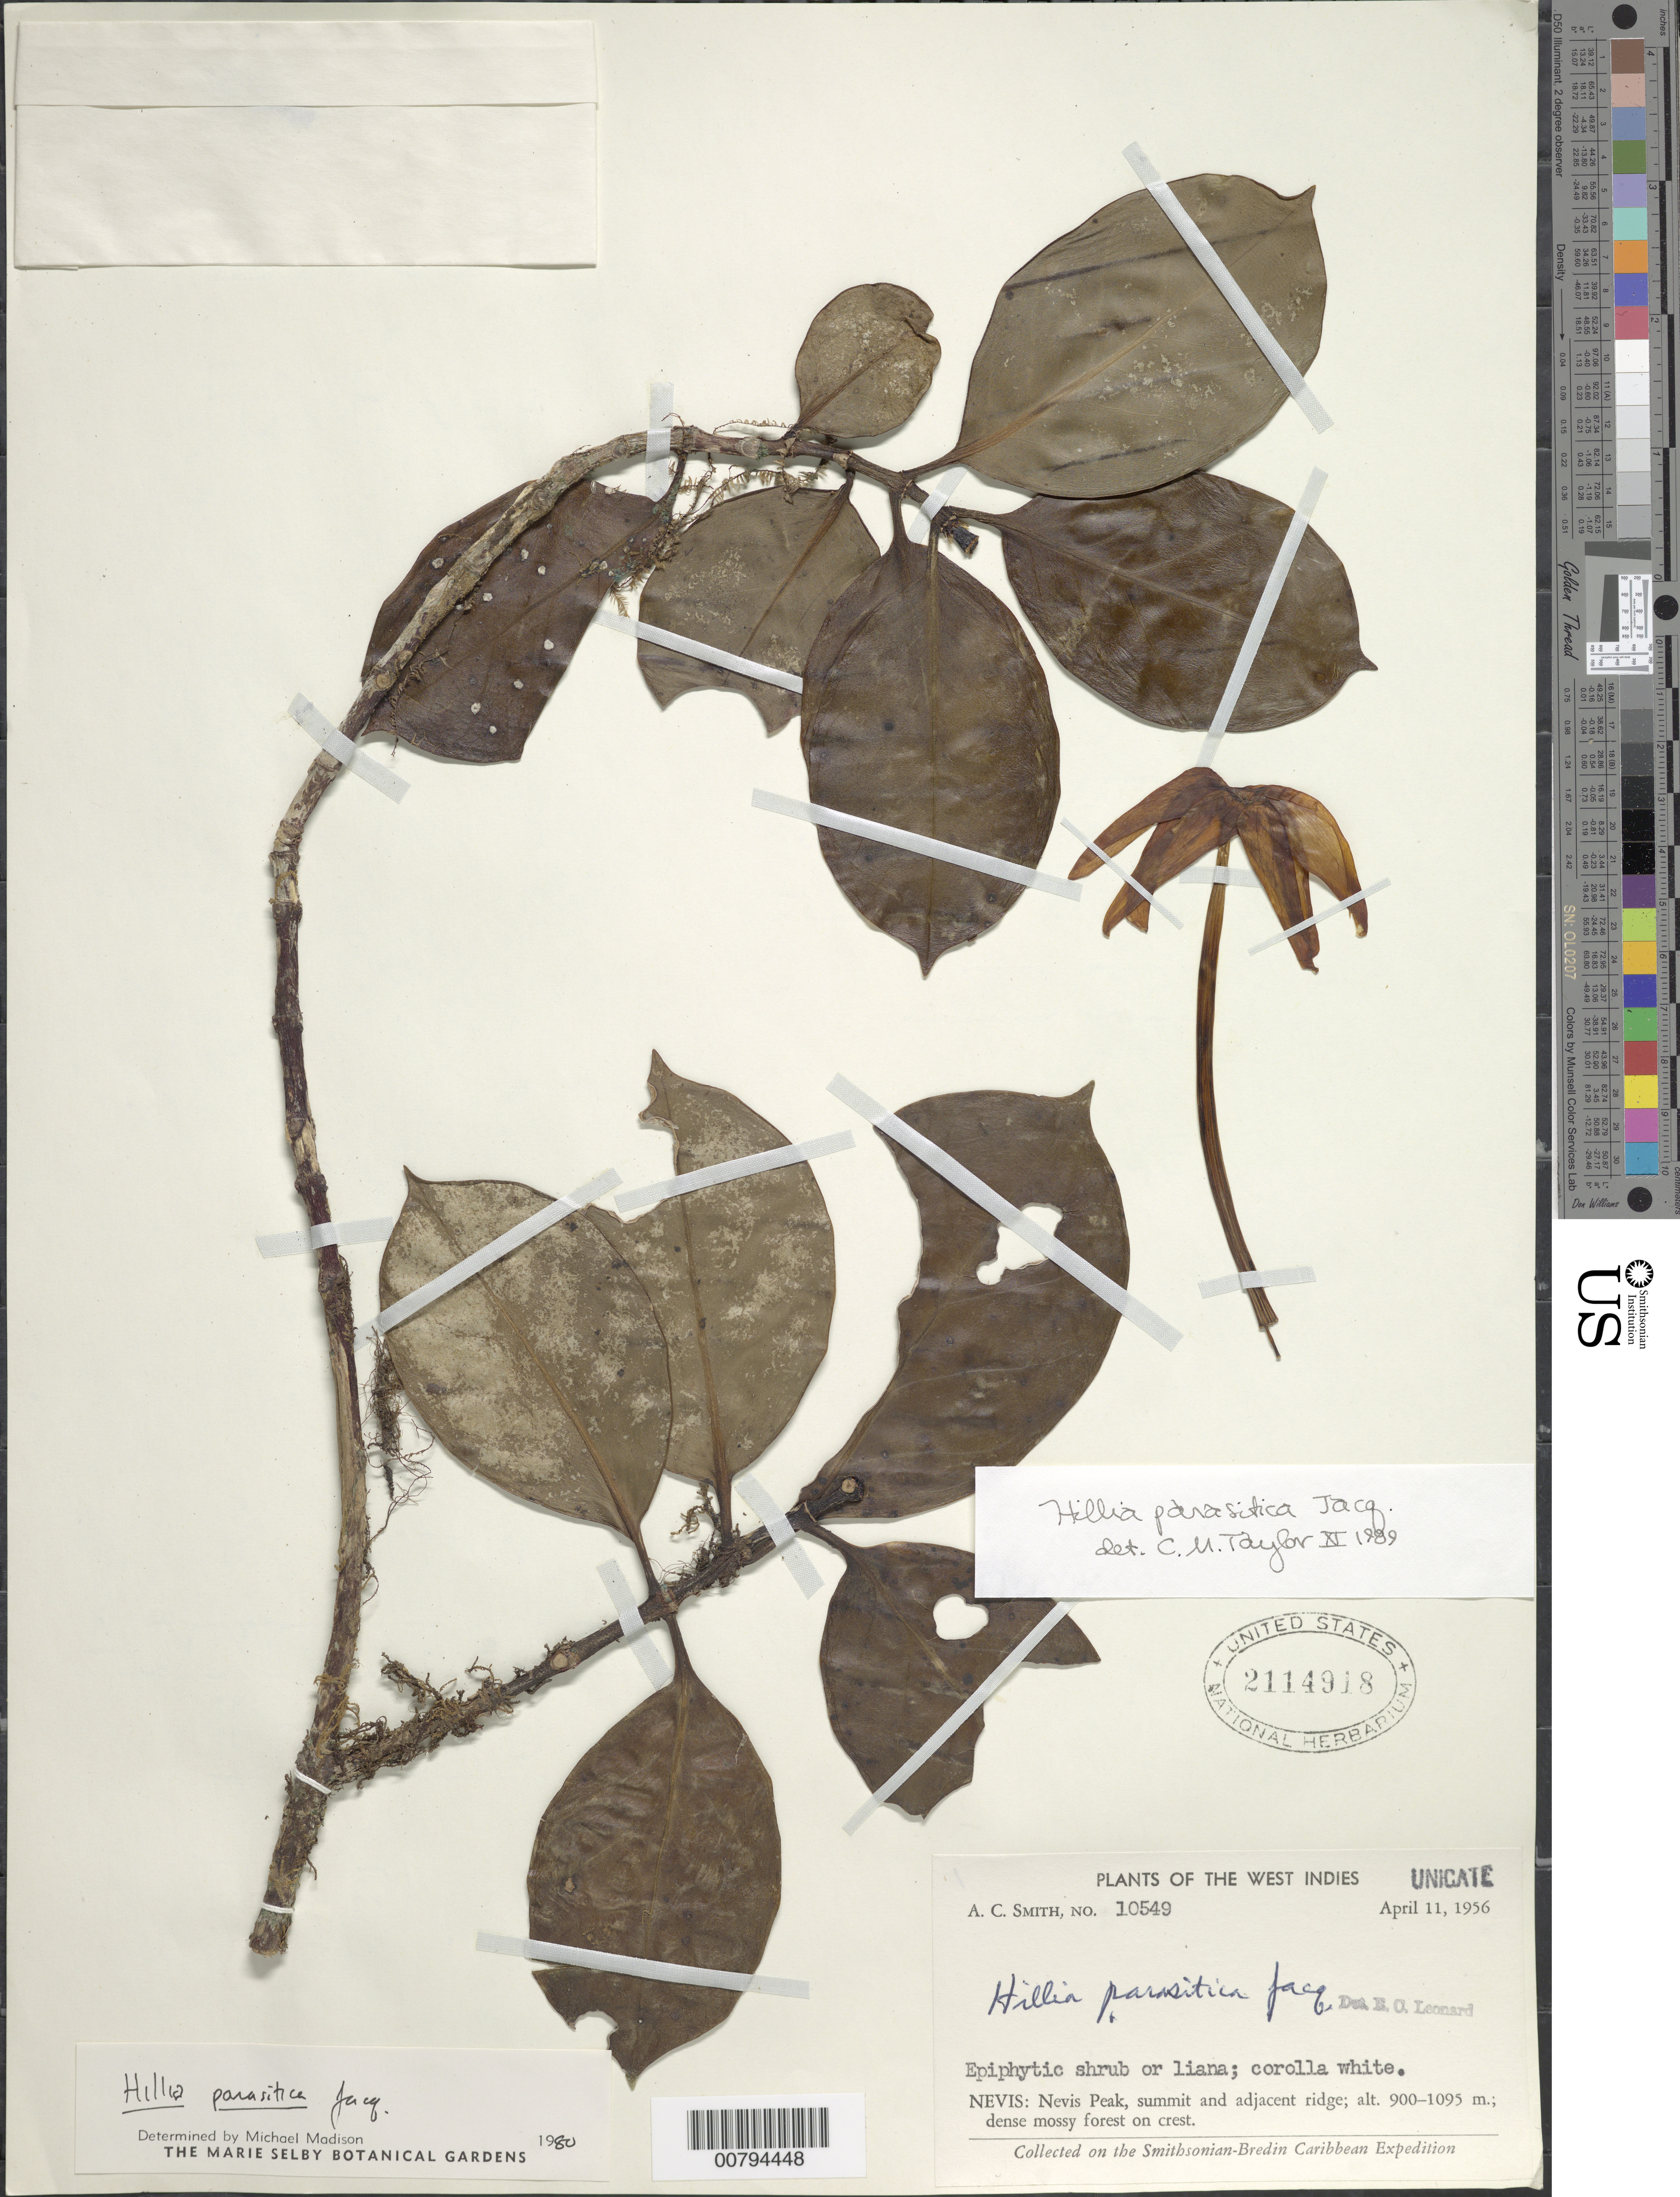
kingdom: Plantae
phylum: Tracheophyta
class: Magnoliopsida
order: Gentianales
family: Rubiaceae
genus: Hillia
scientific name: Hillia parasitica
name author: Jacq.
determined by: Leonard, Emery C., (US)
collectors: A. C. Smith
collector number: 10549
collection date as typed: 11 Apr 1956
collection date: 1956-04-11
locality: Nevis: Nevis Peak, summit and adjacent ridge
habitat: Dense mossy forest on crest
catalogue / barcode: US 2114918